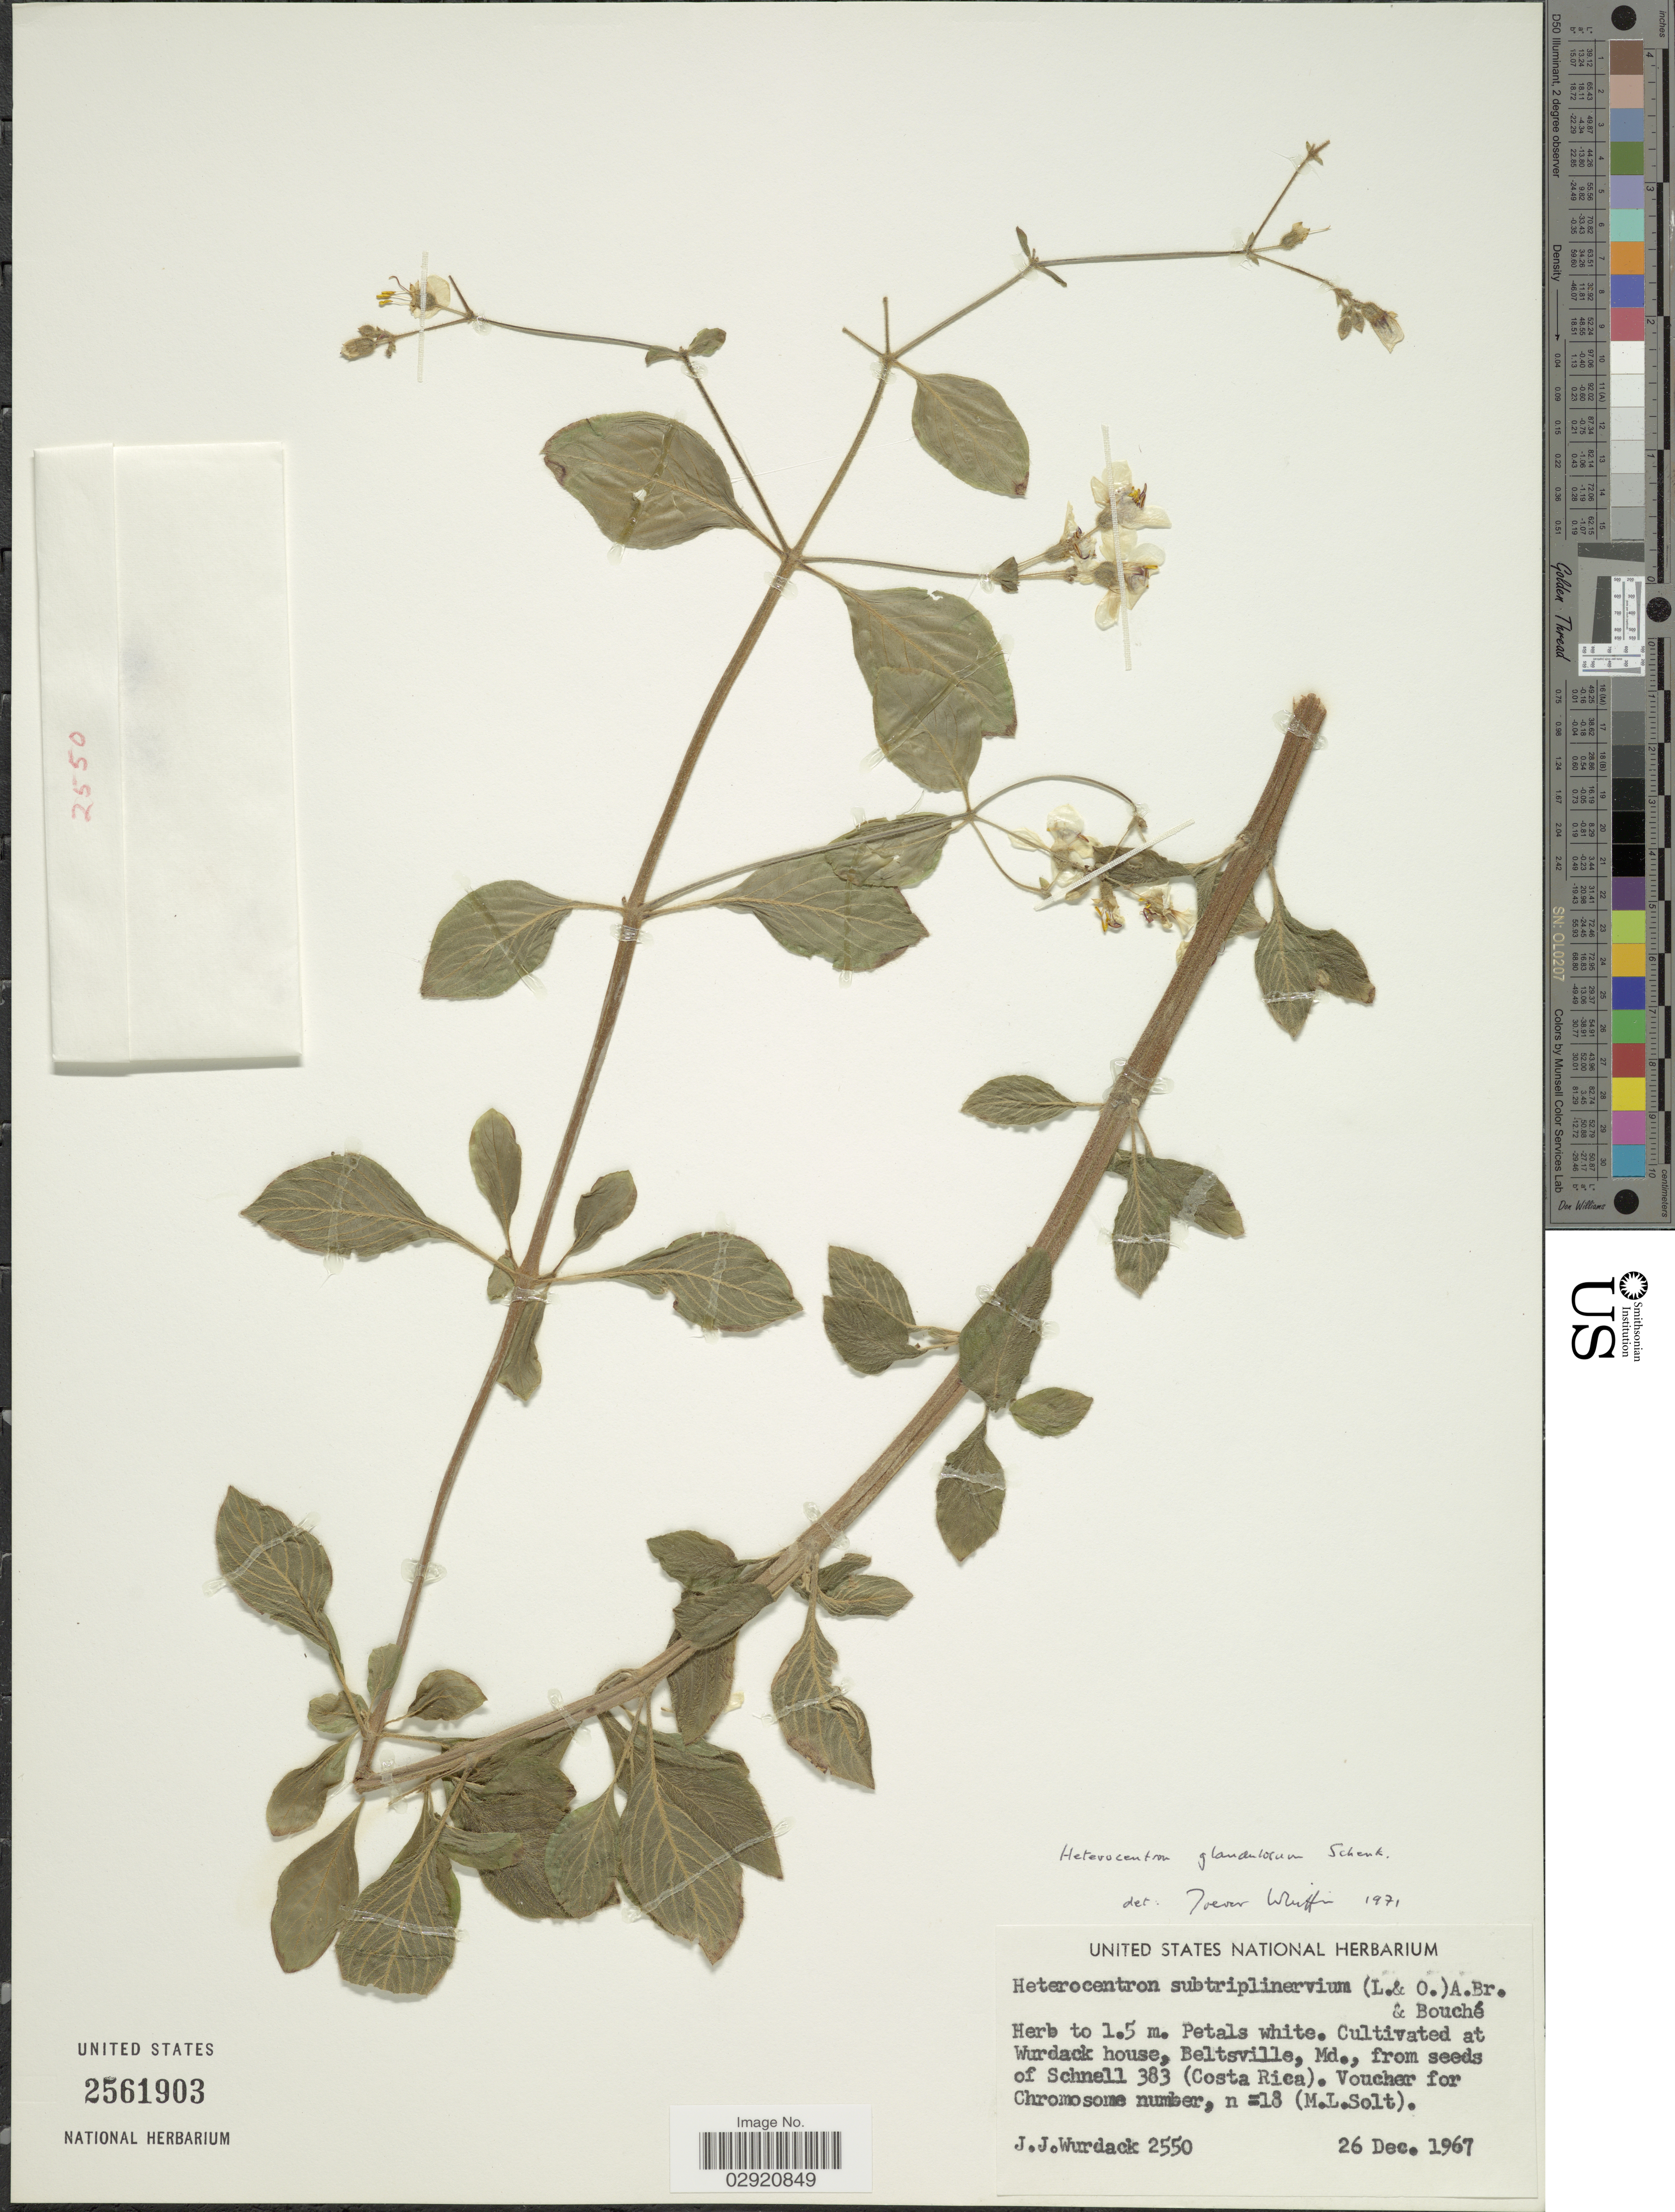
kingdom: Plantae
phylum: Tracheophyta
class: Magnoliopsida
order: Myrtales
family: Melastomataceae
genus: Heterocentron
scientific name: Heterocentron glandulosum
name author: Schrenk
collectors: J. J. Wurdack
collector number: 2550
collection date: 1967-12-26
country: United States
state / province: Maryland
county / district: Prince George's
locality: Wurdack house, Beltsville, Md.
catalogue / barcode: US 2561903